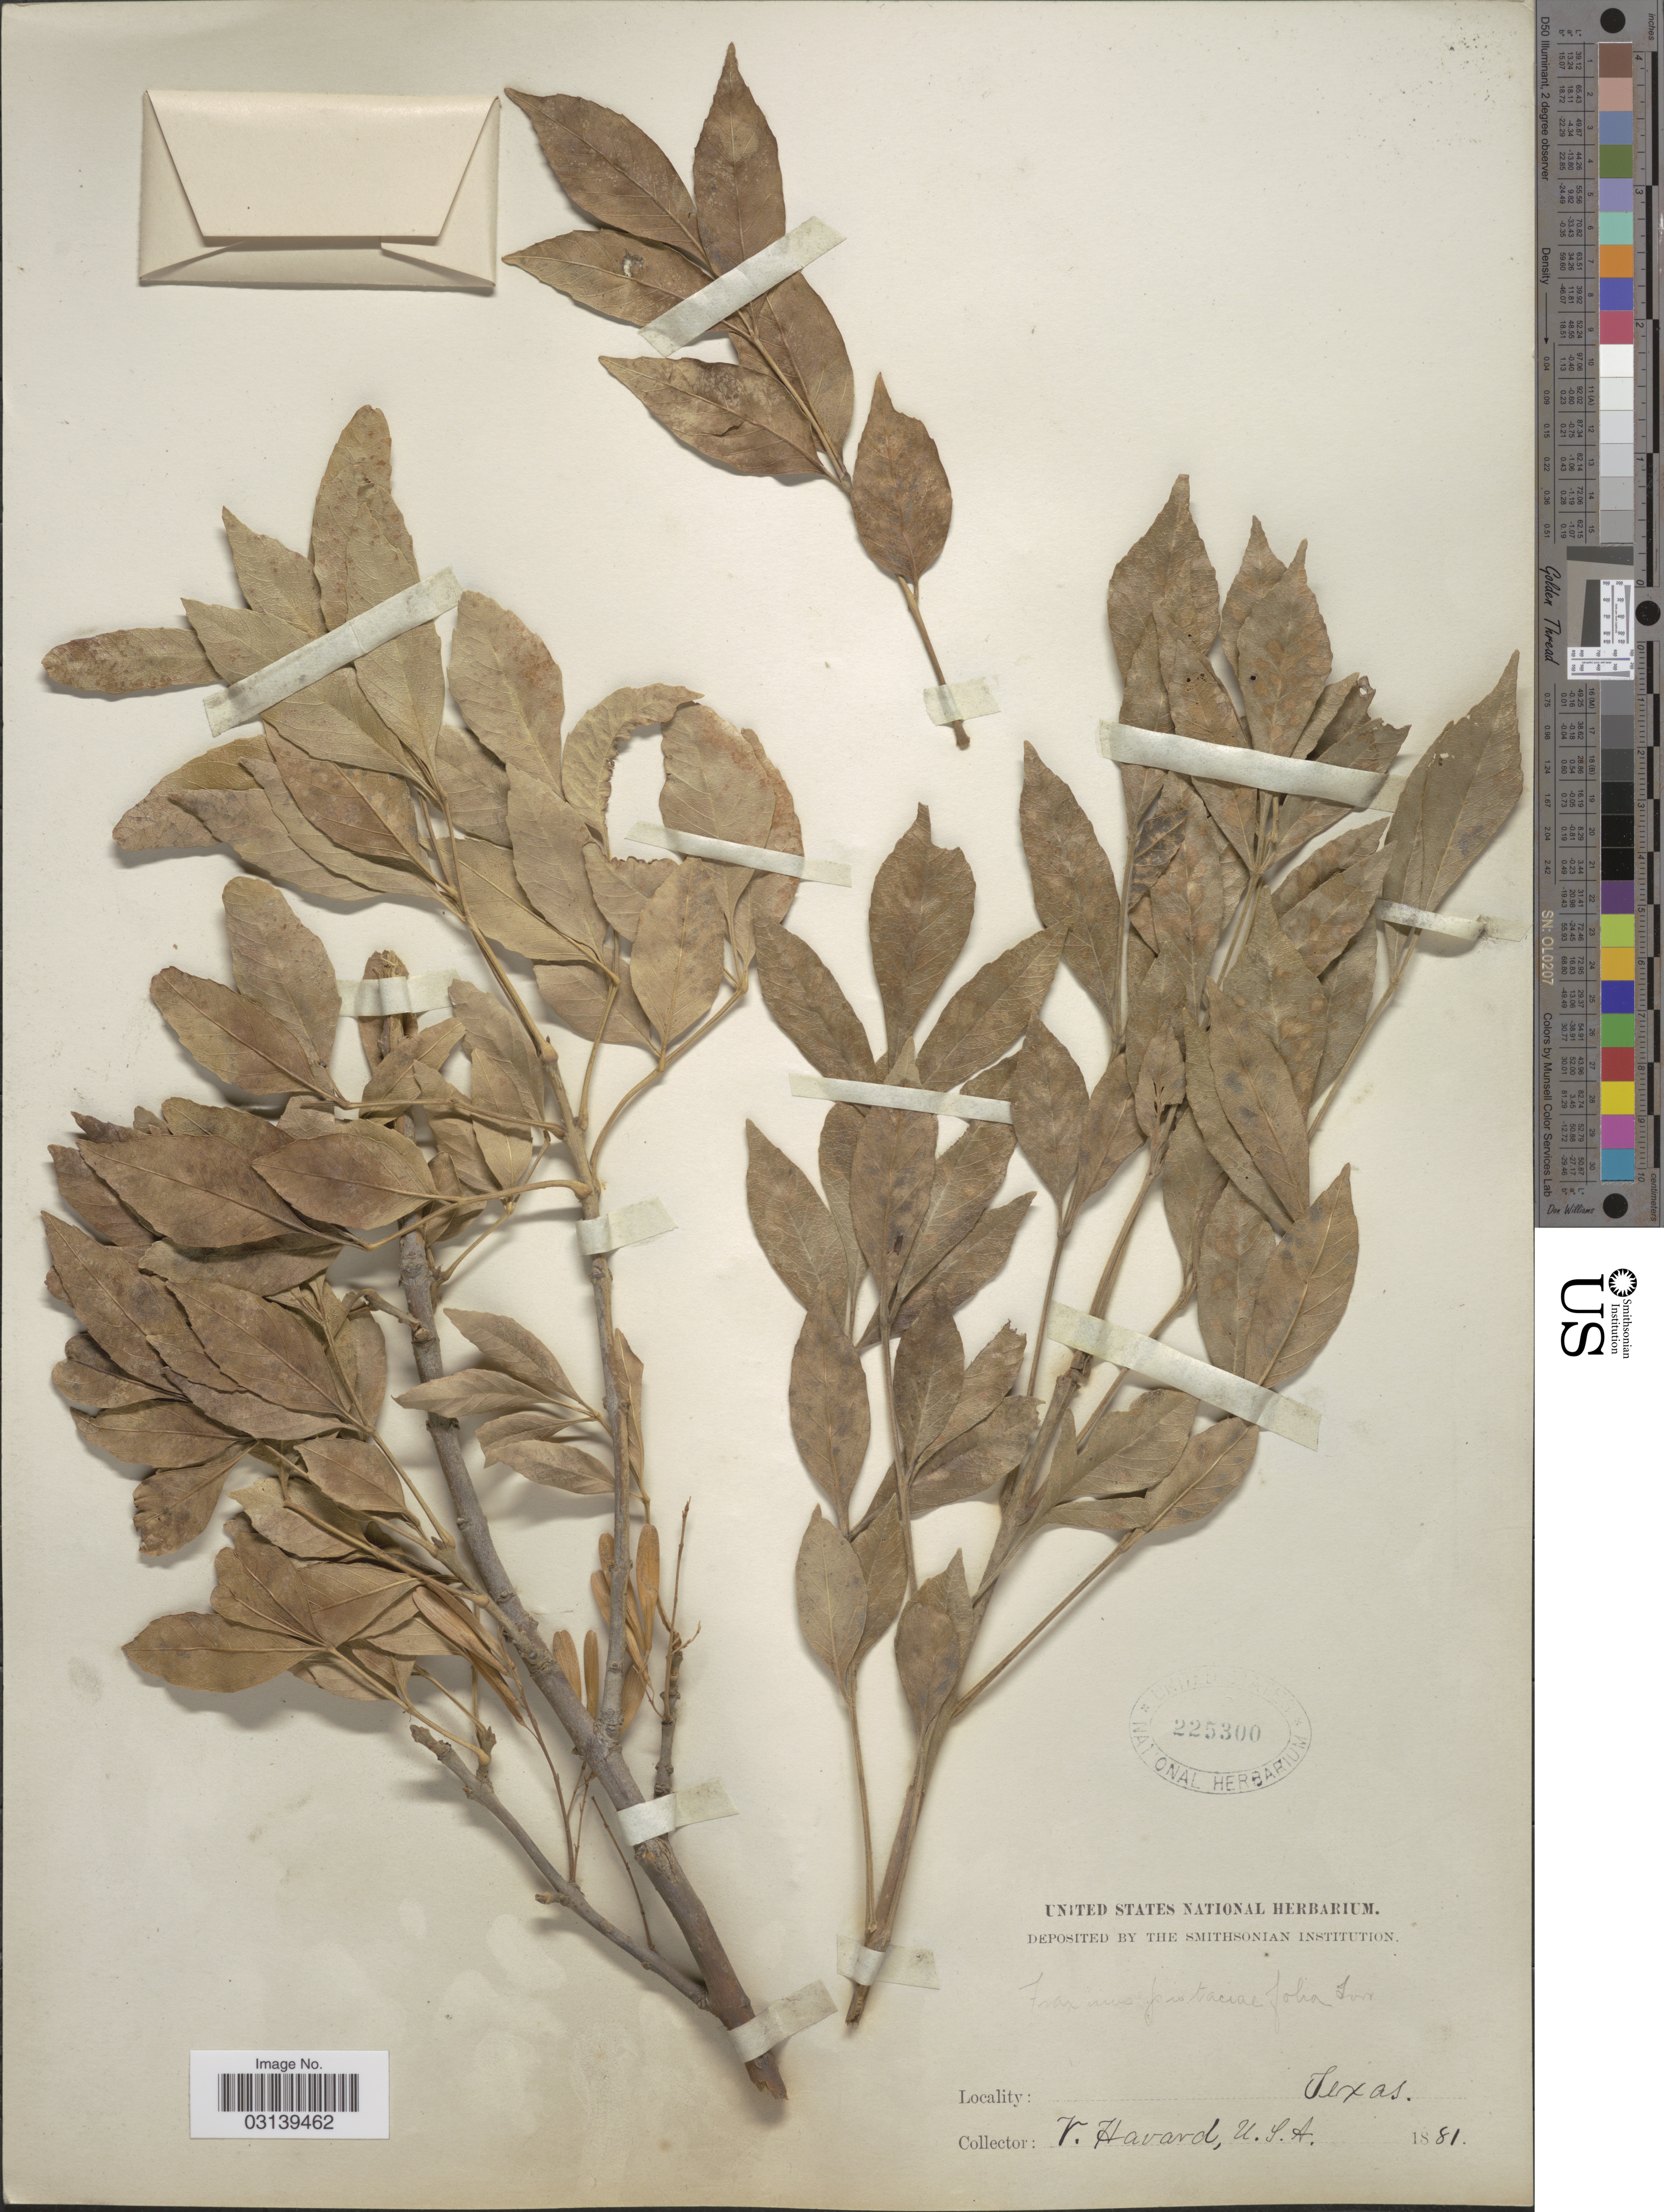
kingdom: Plantae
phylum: Tracheophyta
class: Magnoliopsida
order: Lamiales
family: Oleaceae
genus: Fraxinus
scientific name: Fraxinus velutina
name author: Torr.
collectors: V. Havard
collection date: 1881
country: United States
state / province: Texas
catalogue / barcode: US 225300